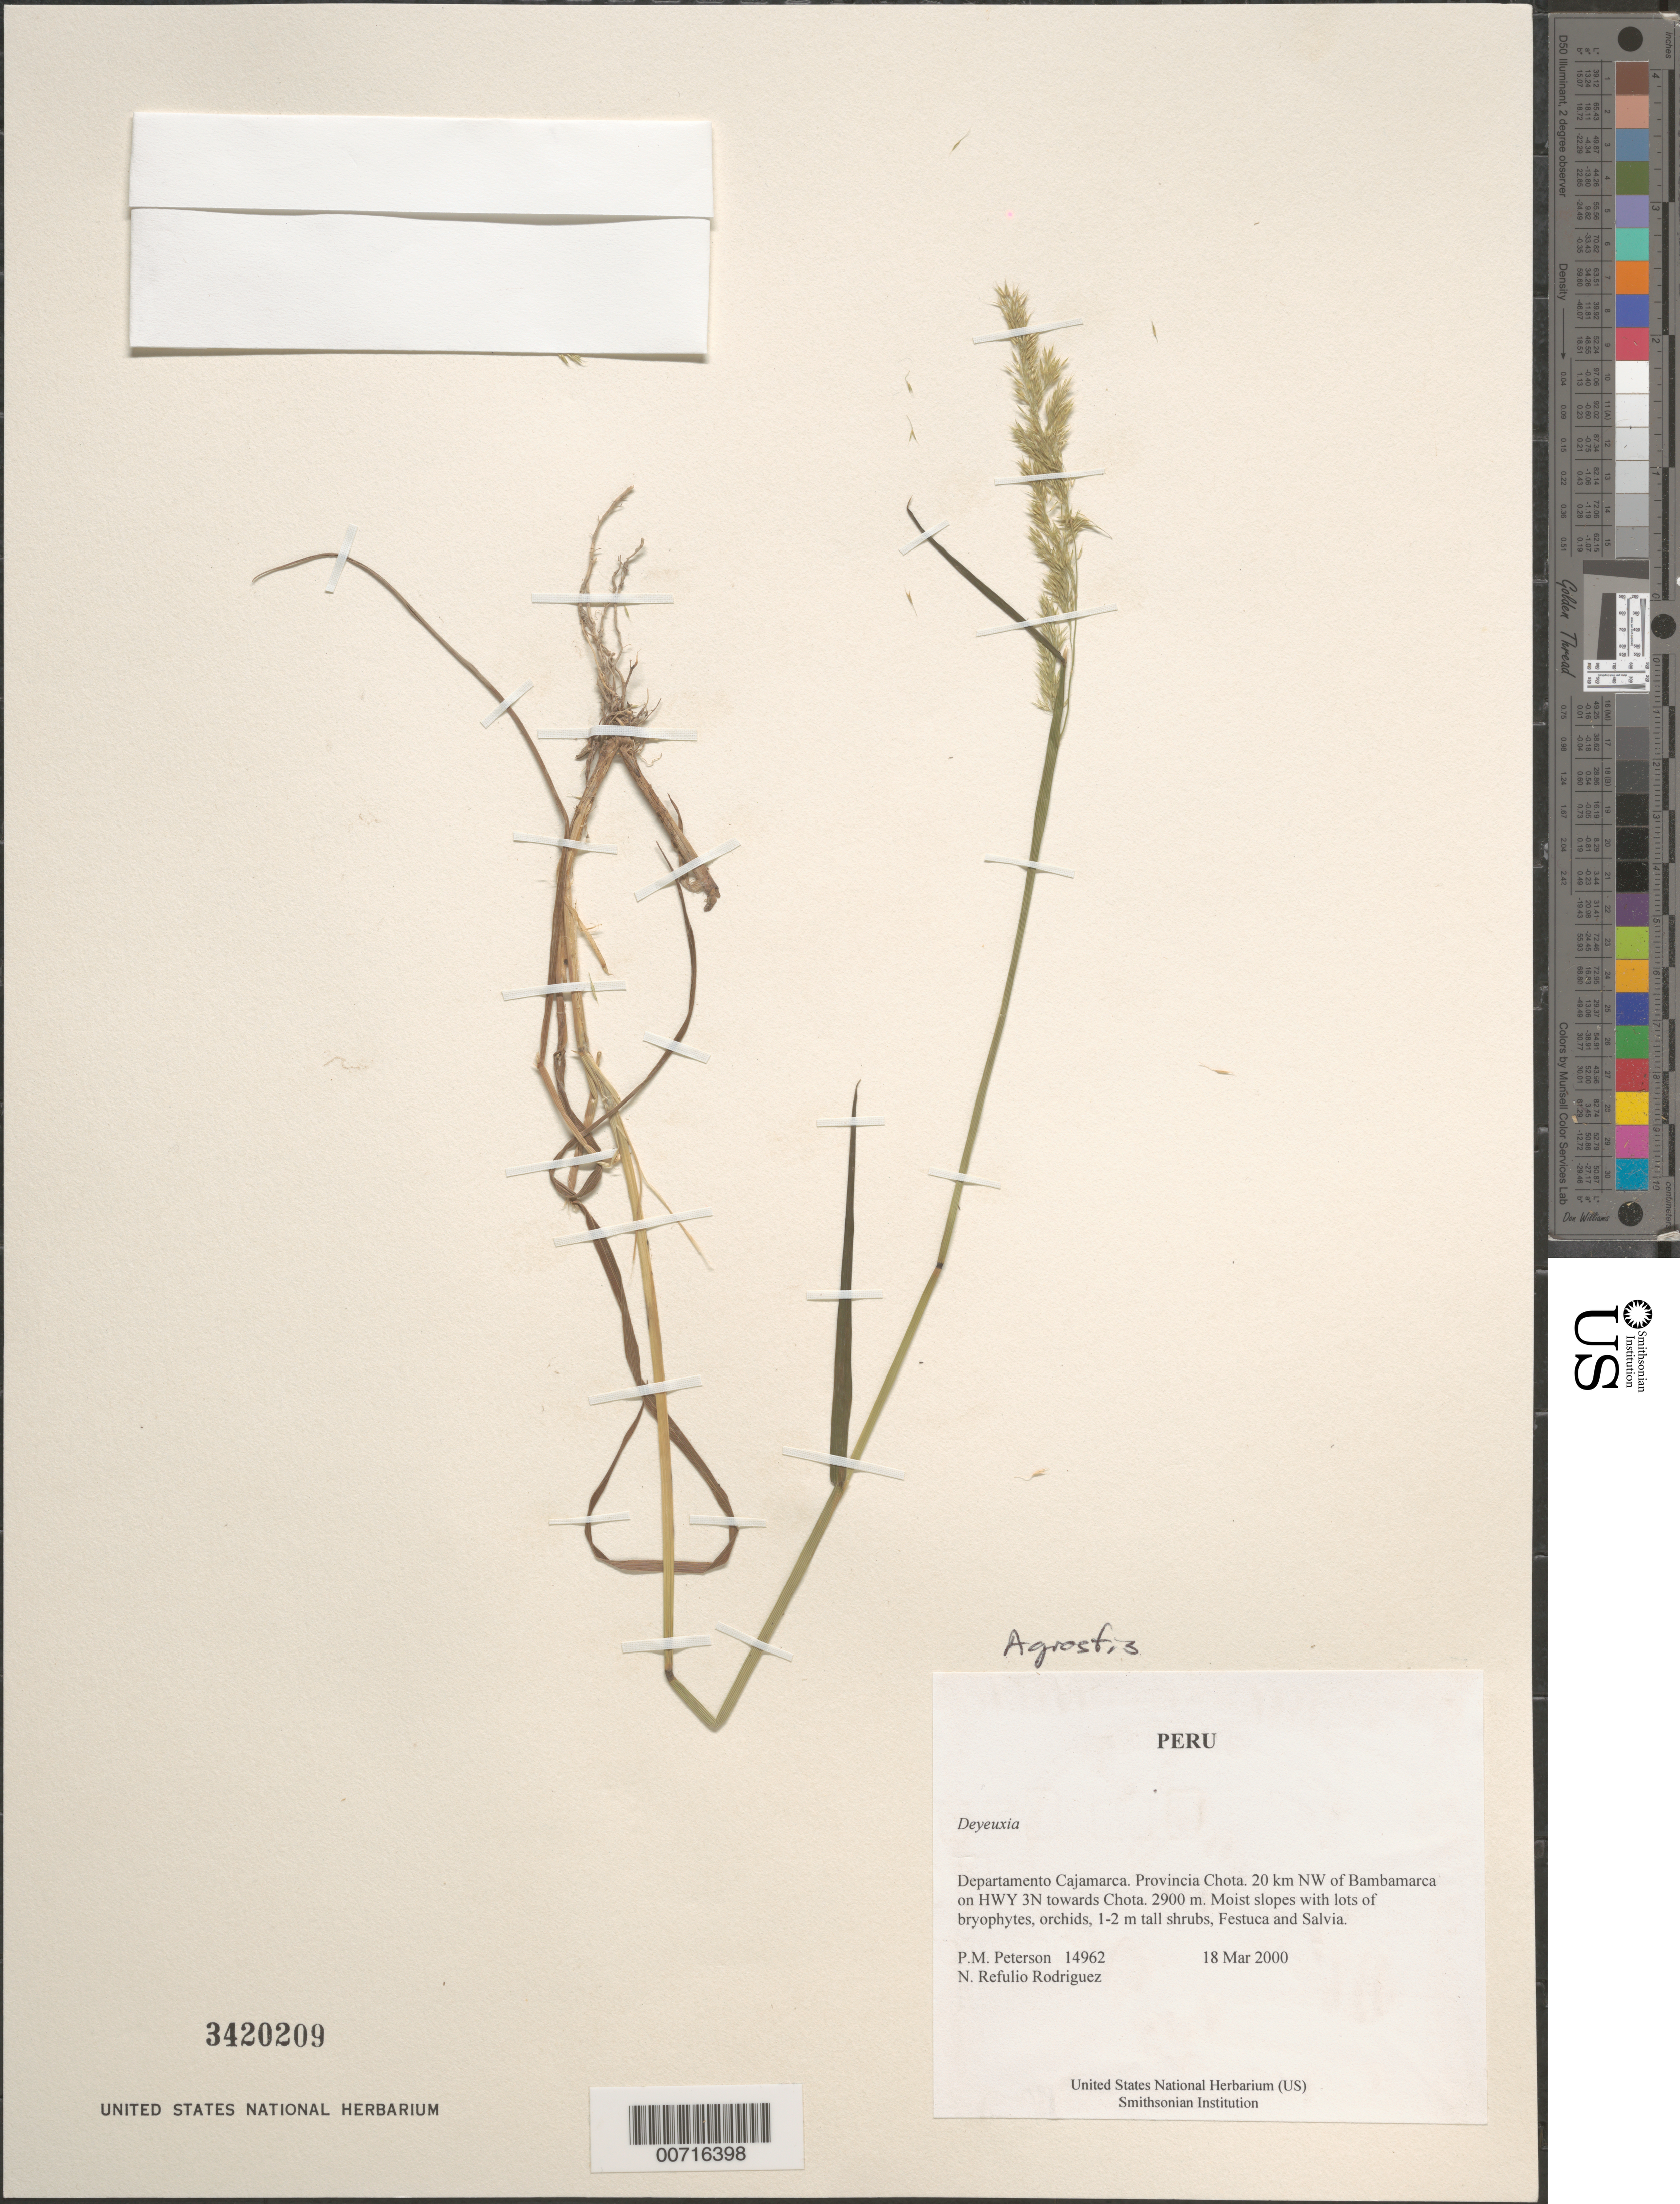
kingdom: Plantae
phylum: Tracheophyta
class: Liliopsida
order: Poales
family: Poaceae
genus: Agrostis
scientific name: Agrostis sp.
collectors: P. M. Peterson & N. Refulio-Rodríguez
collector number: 14962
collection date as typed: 18 Mar 2000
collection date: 2000-03-18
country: Peru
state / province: Cajamarca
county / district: Chota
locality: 20 km NW of Bambamarca on HWY 3N towards Chota.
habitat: Moist slopes with lots of bryophytes, orchids, 1-2 m tall shrubs, Festuca and Salvia.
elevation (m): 2900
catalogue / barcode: US 3420209